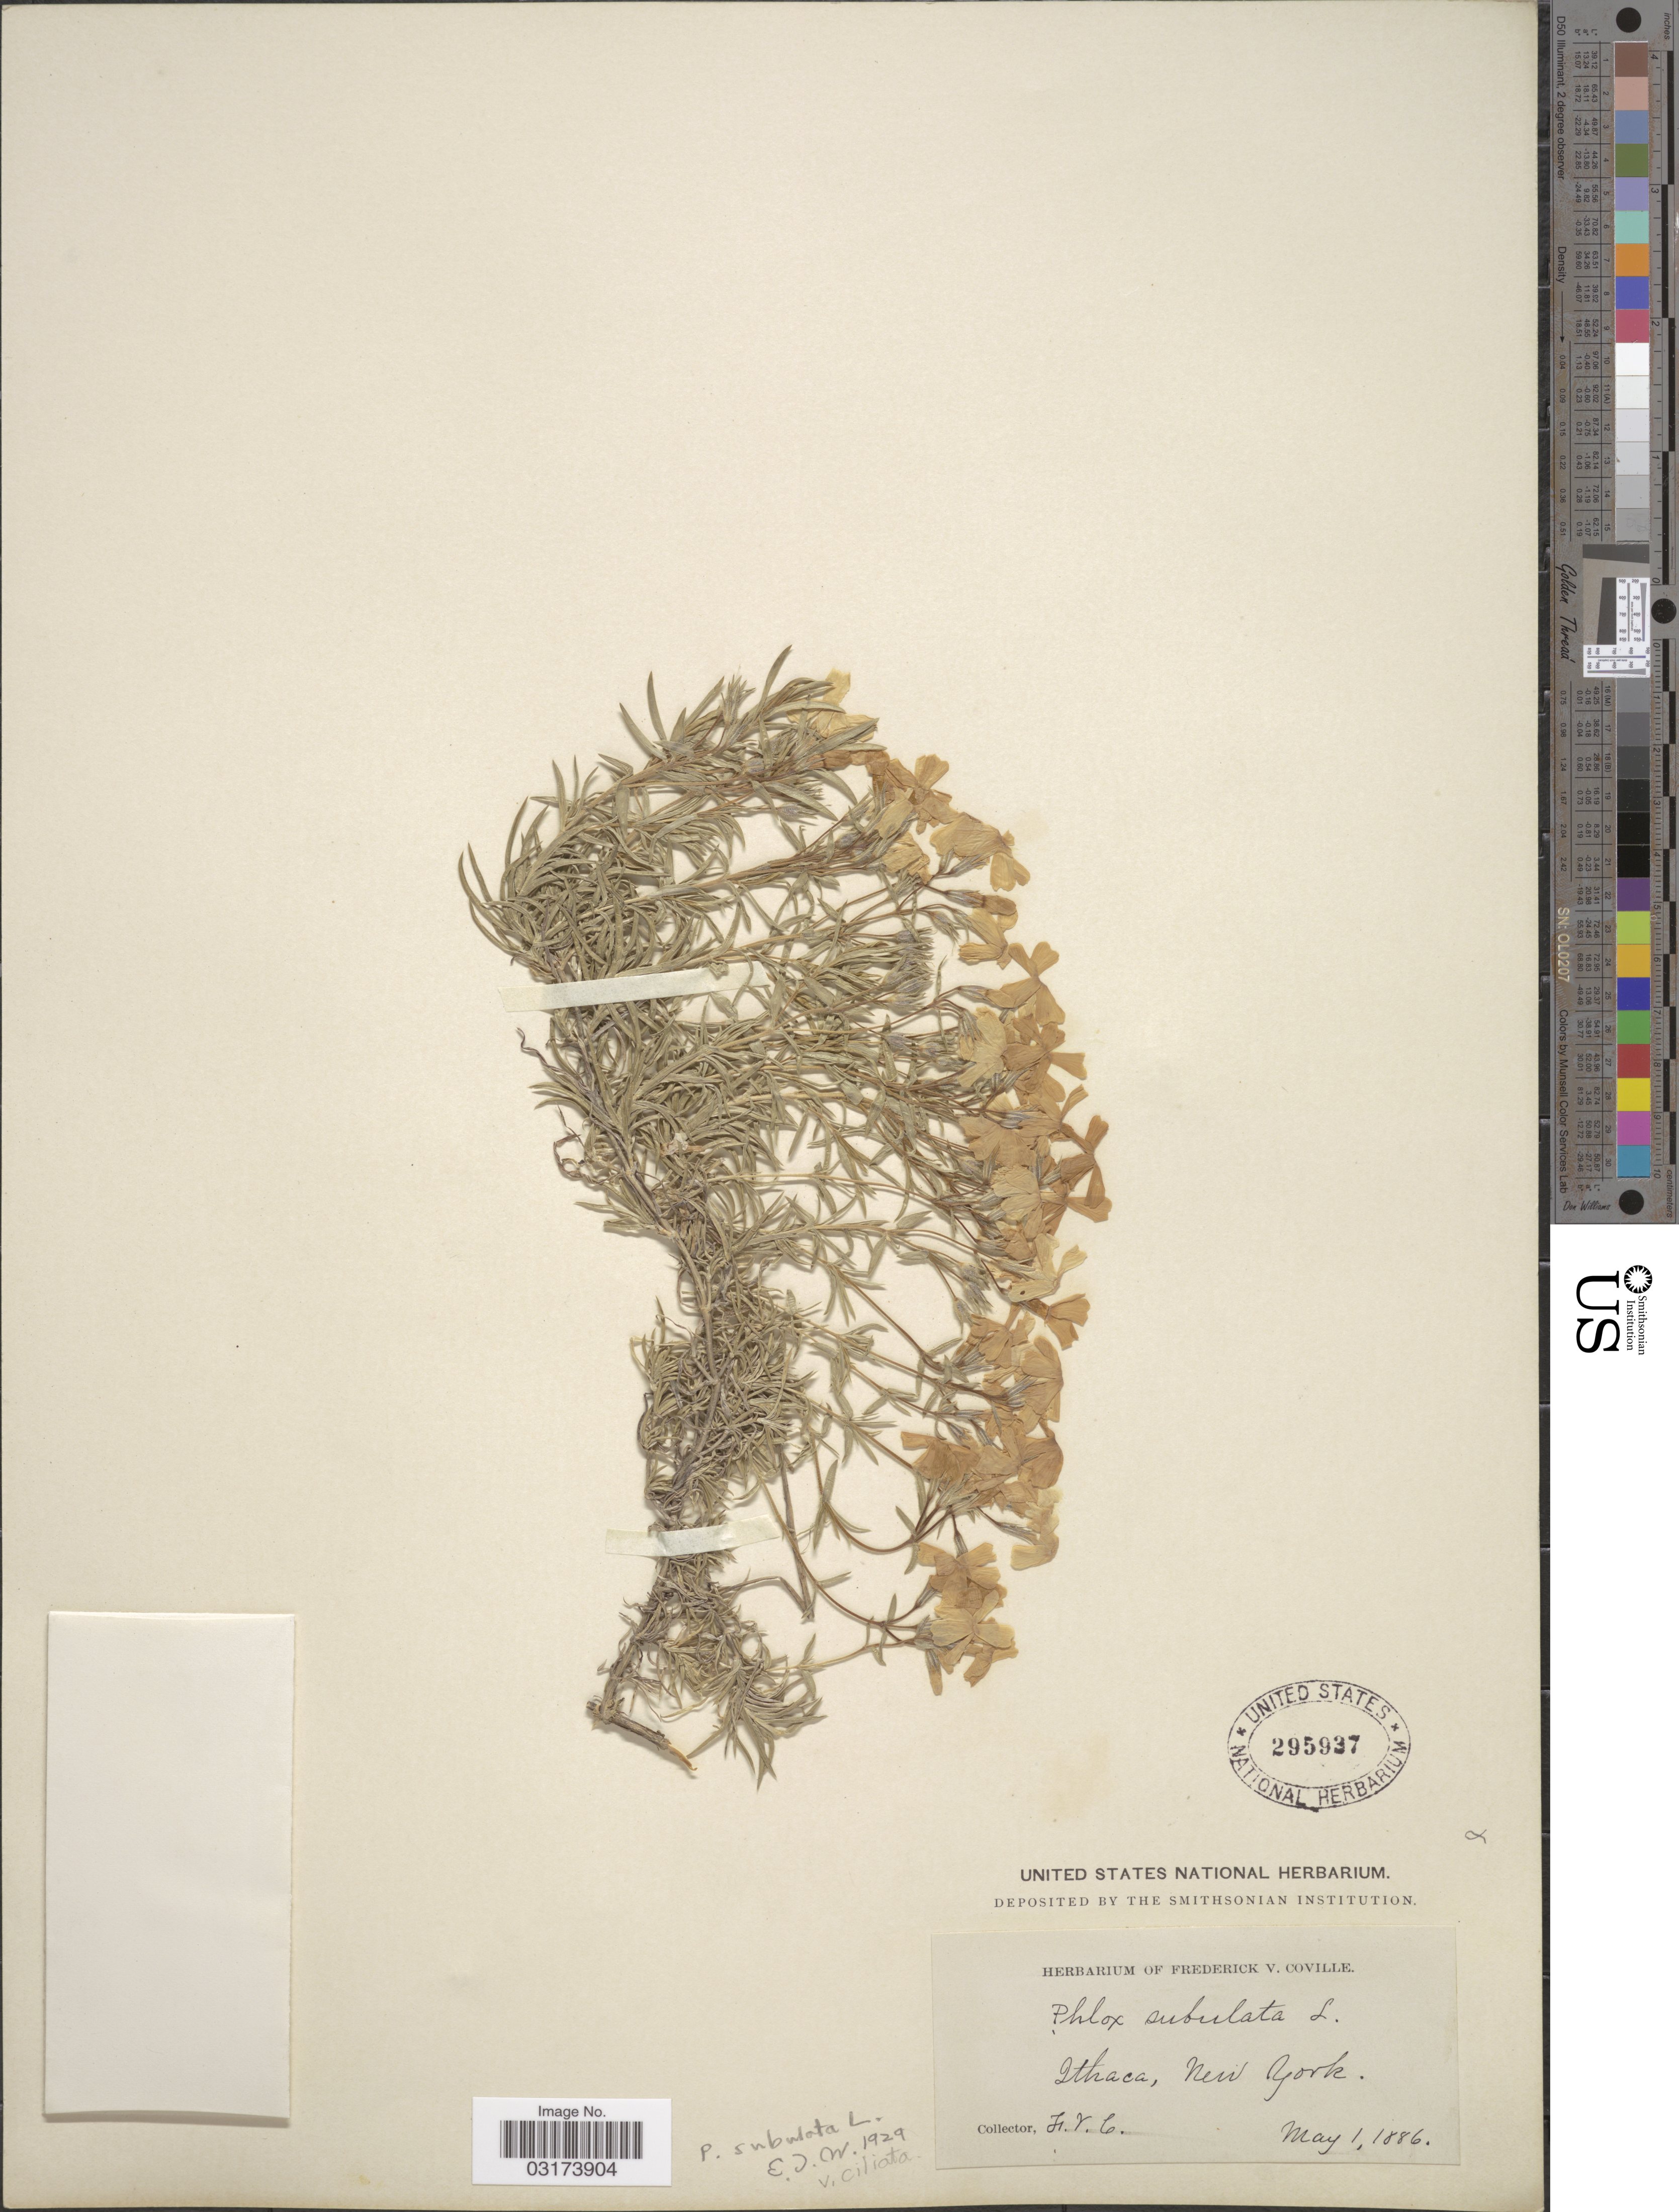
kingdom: Plantae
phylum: Tracheophyta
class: Magnoliopsida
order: Ericales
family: Polemoniaceae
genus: Phlox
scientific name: Phlox subulata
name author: L.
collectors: F. V. Coville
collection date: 1886-05-01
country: United States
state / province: New York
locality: Ithaca.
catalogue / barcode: US 295937